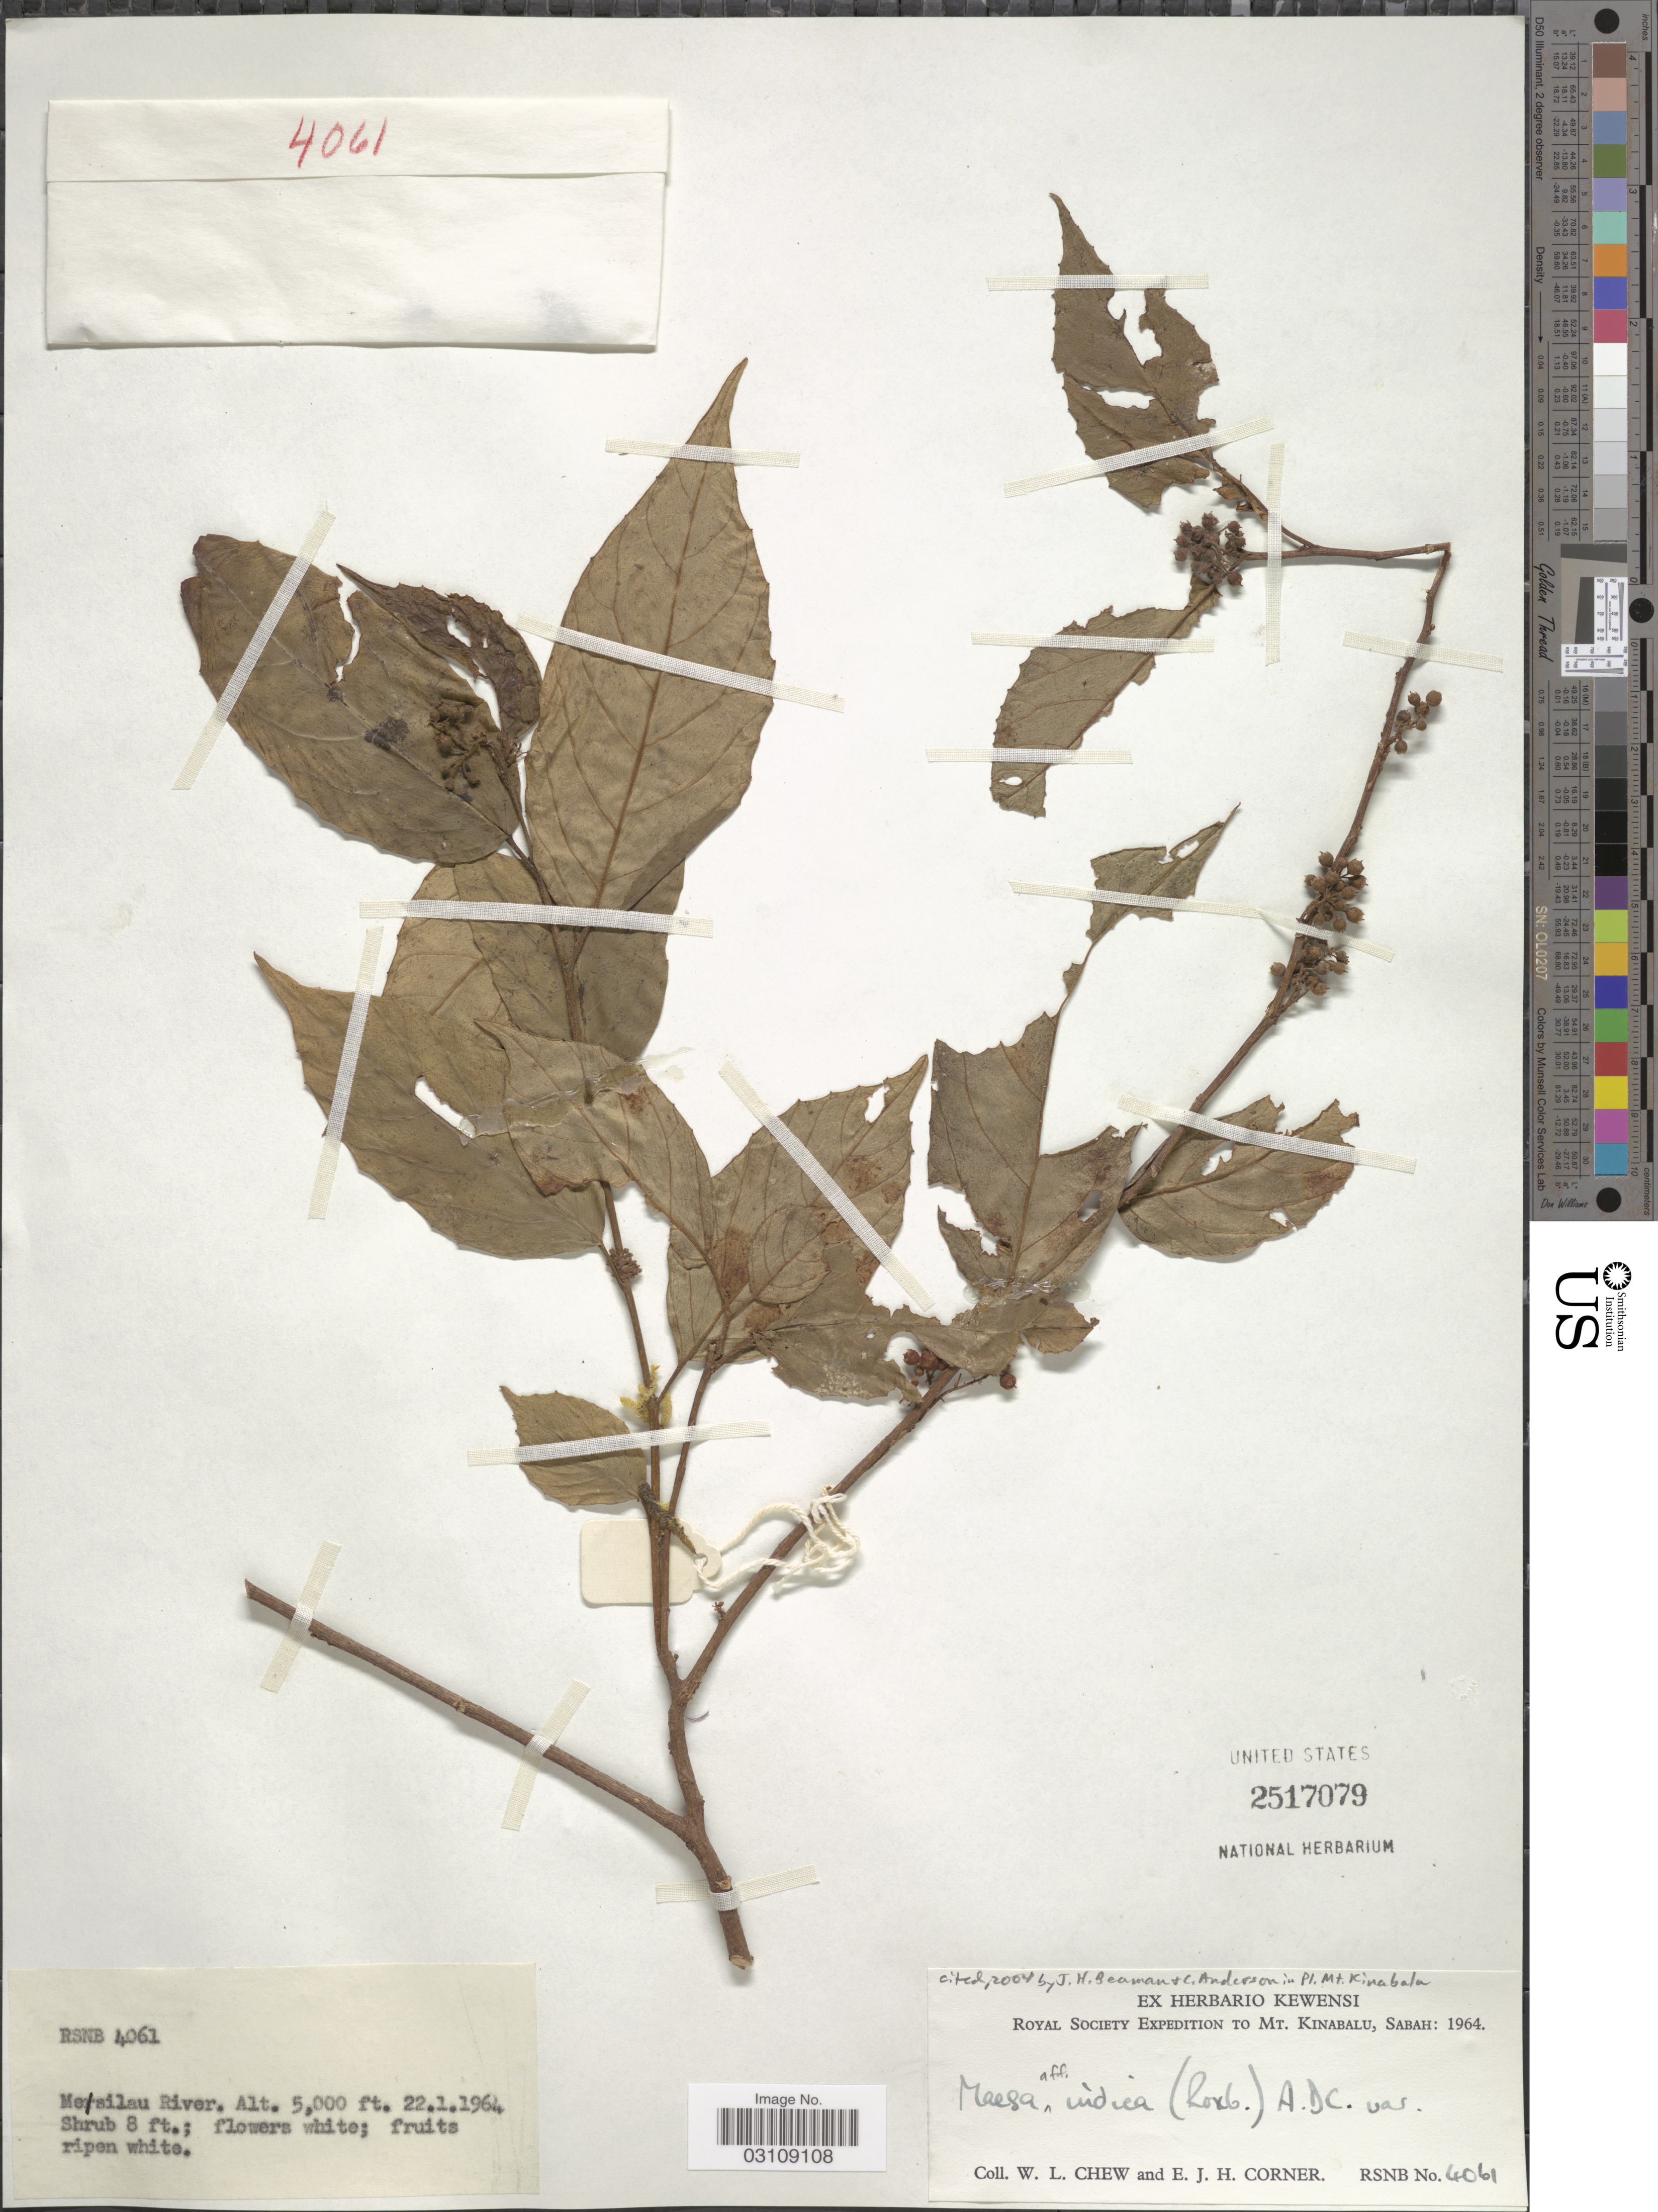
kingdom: Plantae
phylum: Tracheophyta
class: Magnoliopsida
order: Ericales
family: Primulaceae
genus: Maesa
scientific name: Maesa indica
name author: (Roxb.) A. DC.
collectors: W. Chew & E. Corner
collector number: RSNB4061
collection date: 1964-01-22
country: Malaysia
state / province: Sabah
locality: Mesilau River, Mt. Kinabalu.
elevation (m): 1524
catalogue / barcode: US 2517079